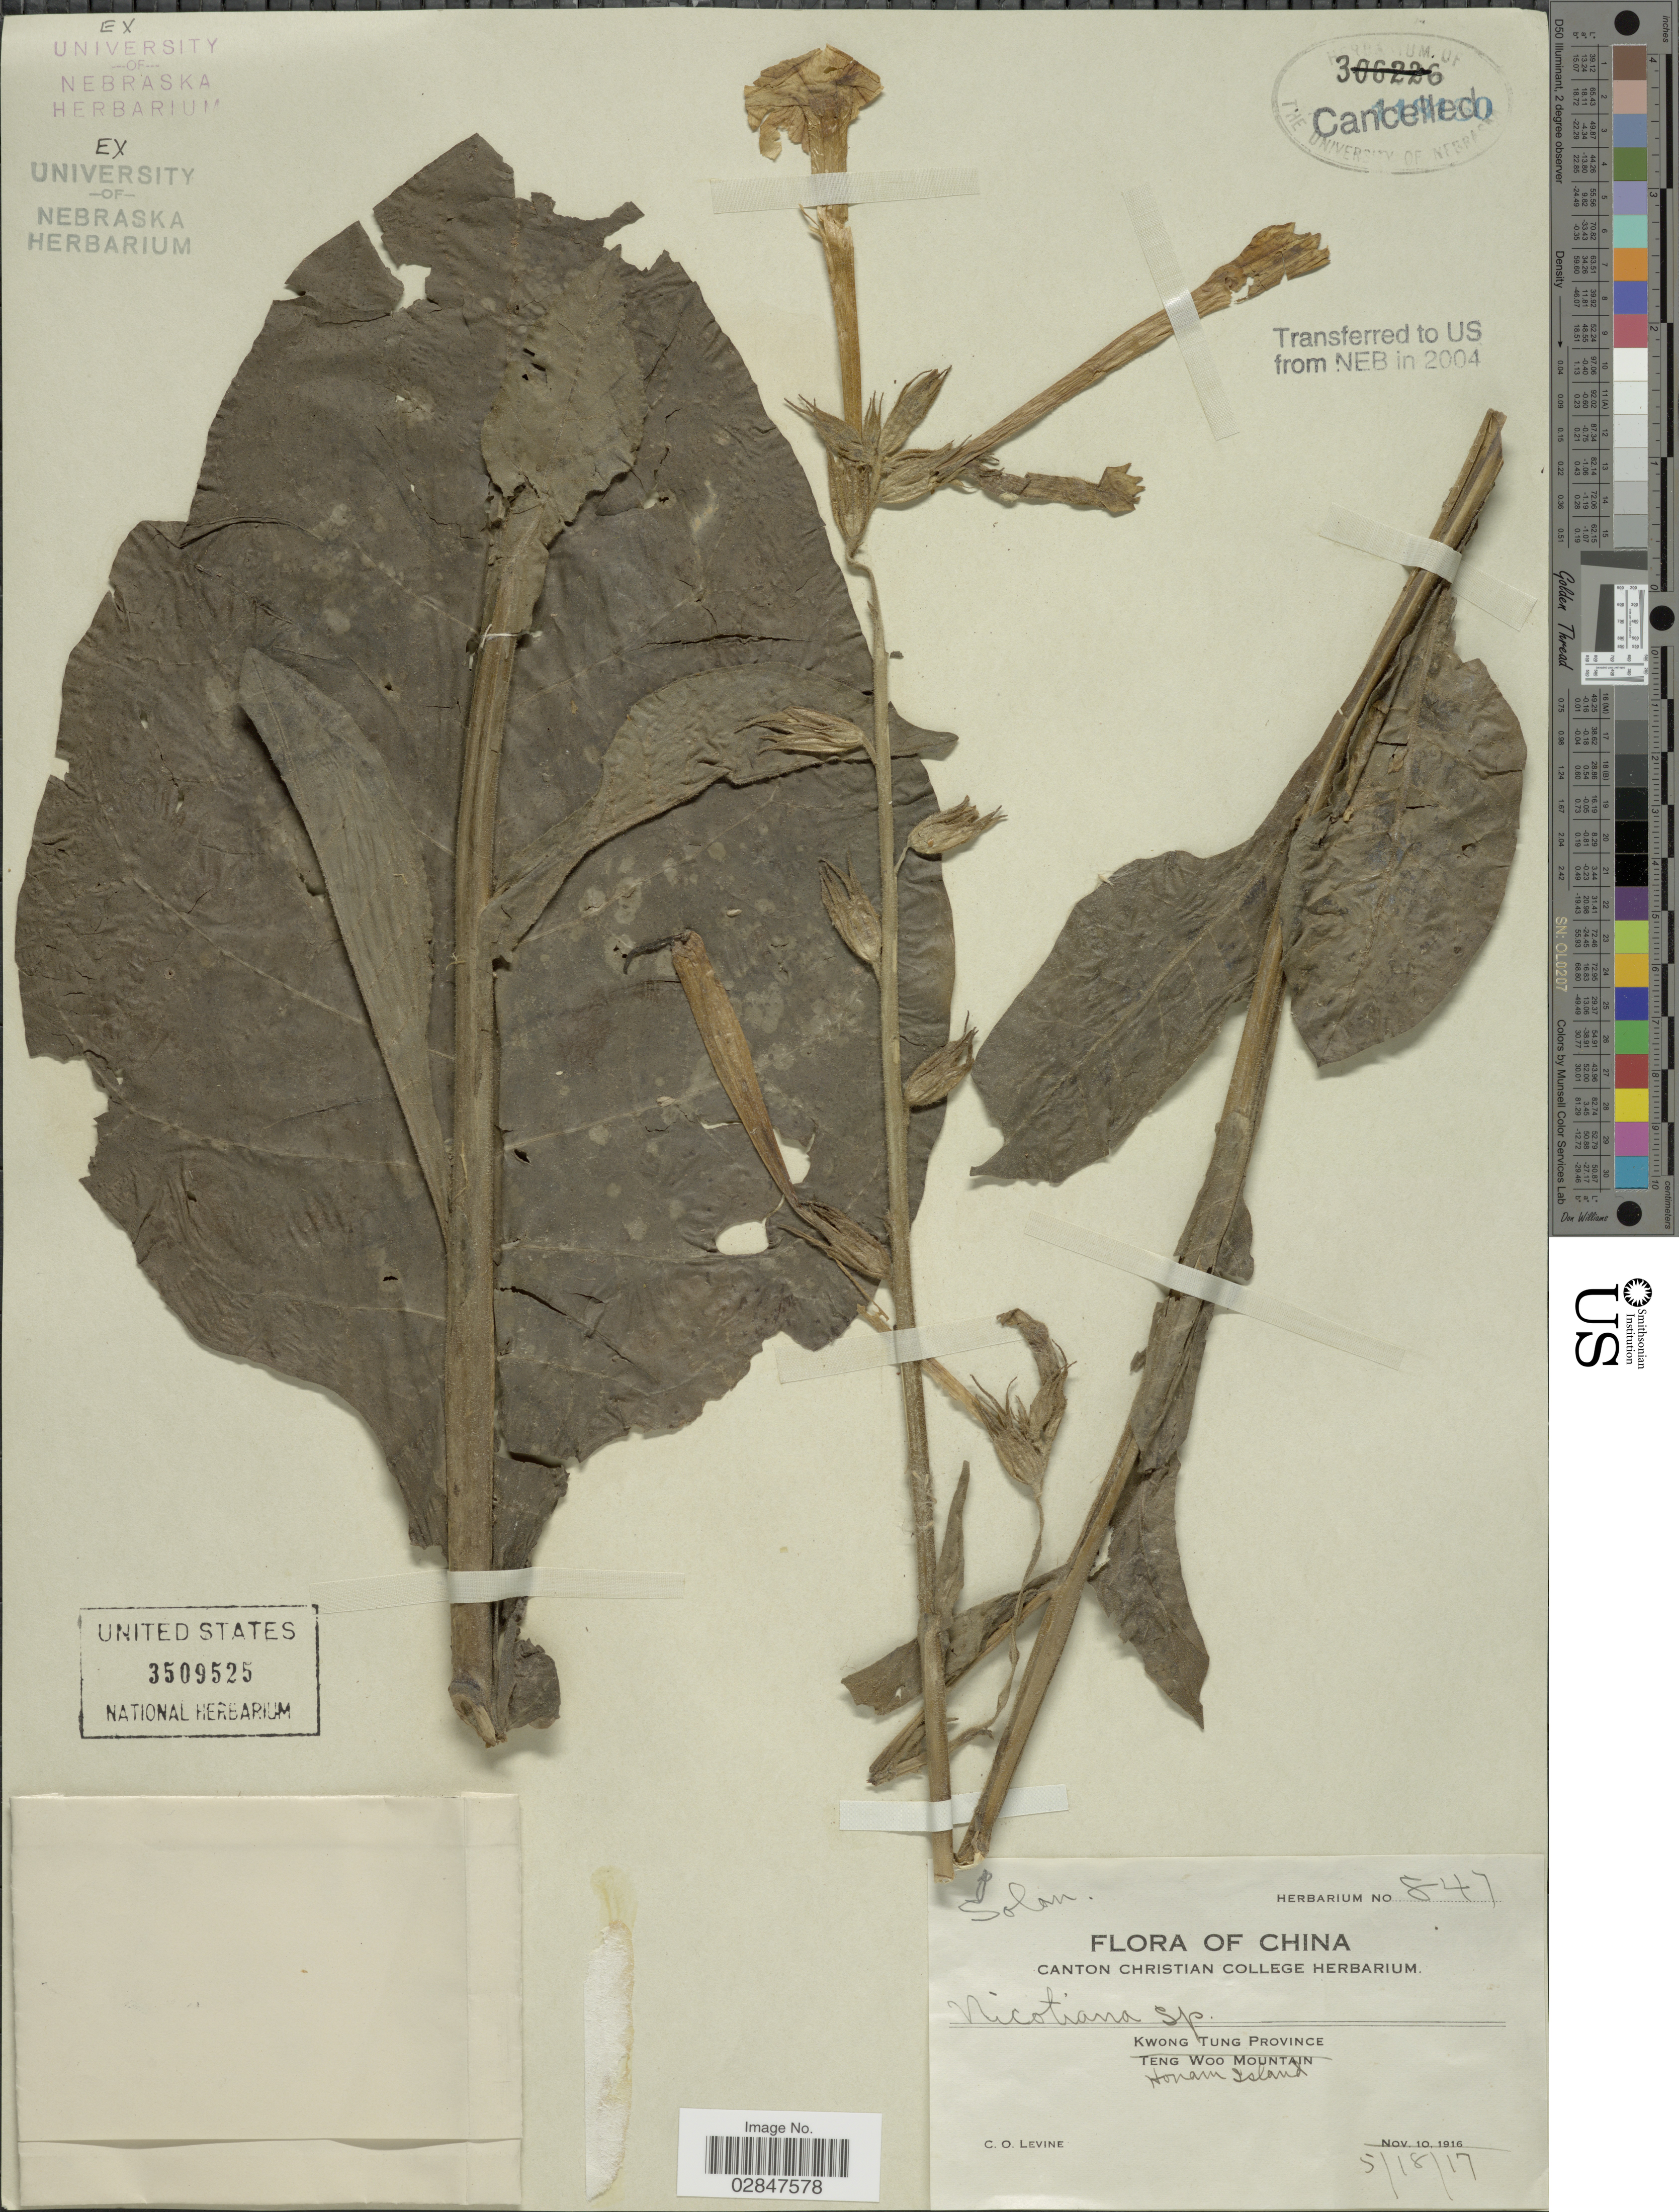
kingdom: Plantae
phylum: Tracheophyta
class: Magnoliopsida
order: Solanales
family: Solanaceae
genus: Nicotiana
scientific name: Nicotiana sp.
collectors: C. O. Levine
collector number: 847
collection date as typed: Transcribed d/m/y: 18/5/17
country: China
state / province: Guangdong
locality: Kwong Tung Province. Honam Island.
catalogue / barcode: US 3509525